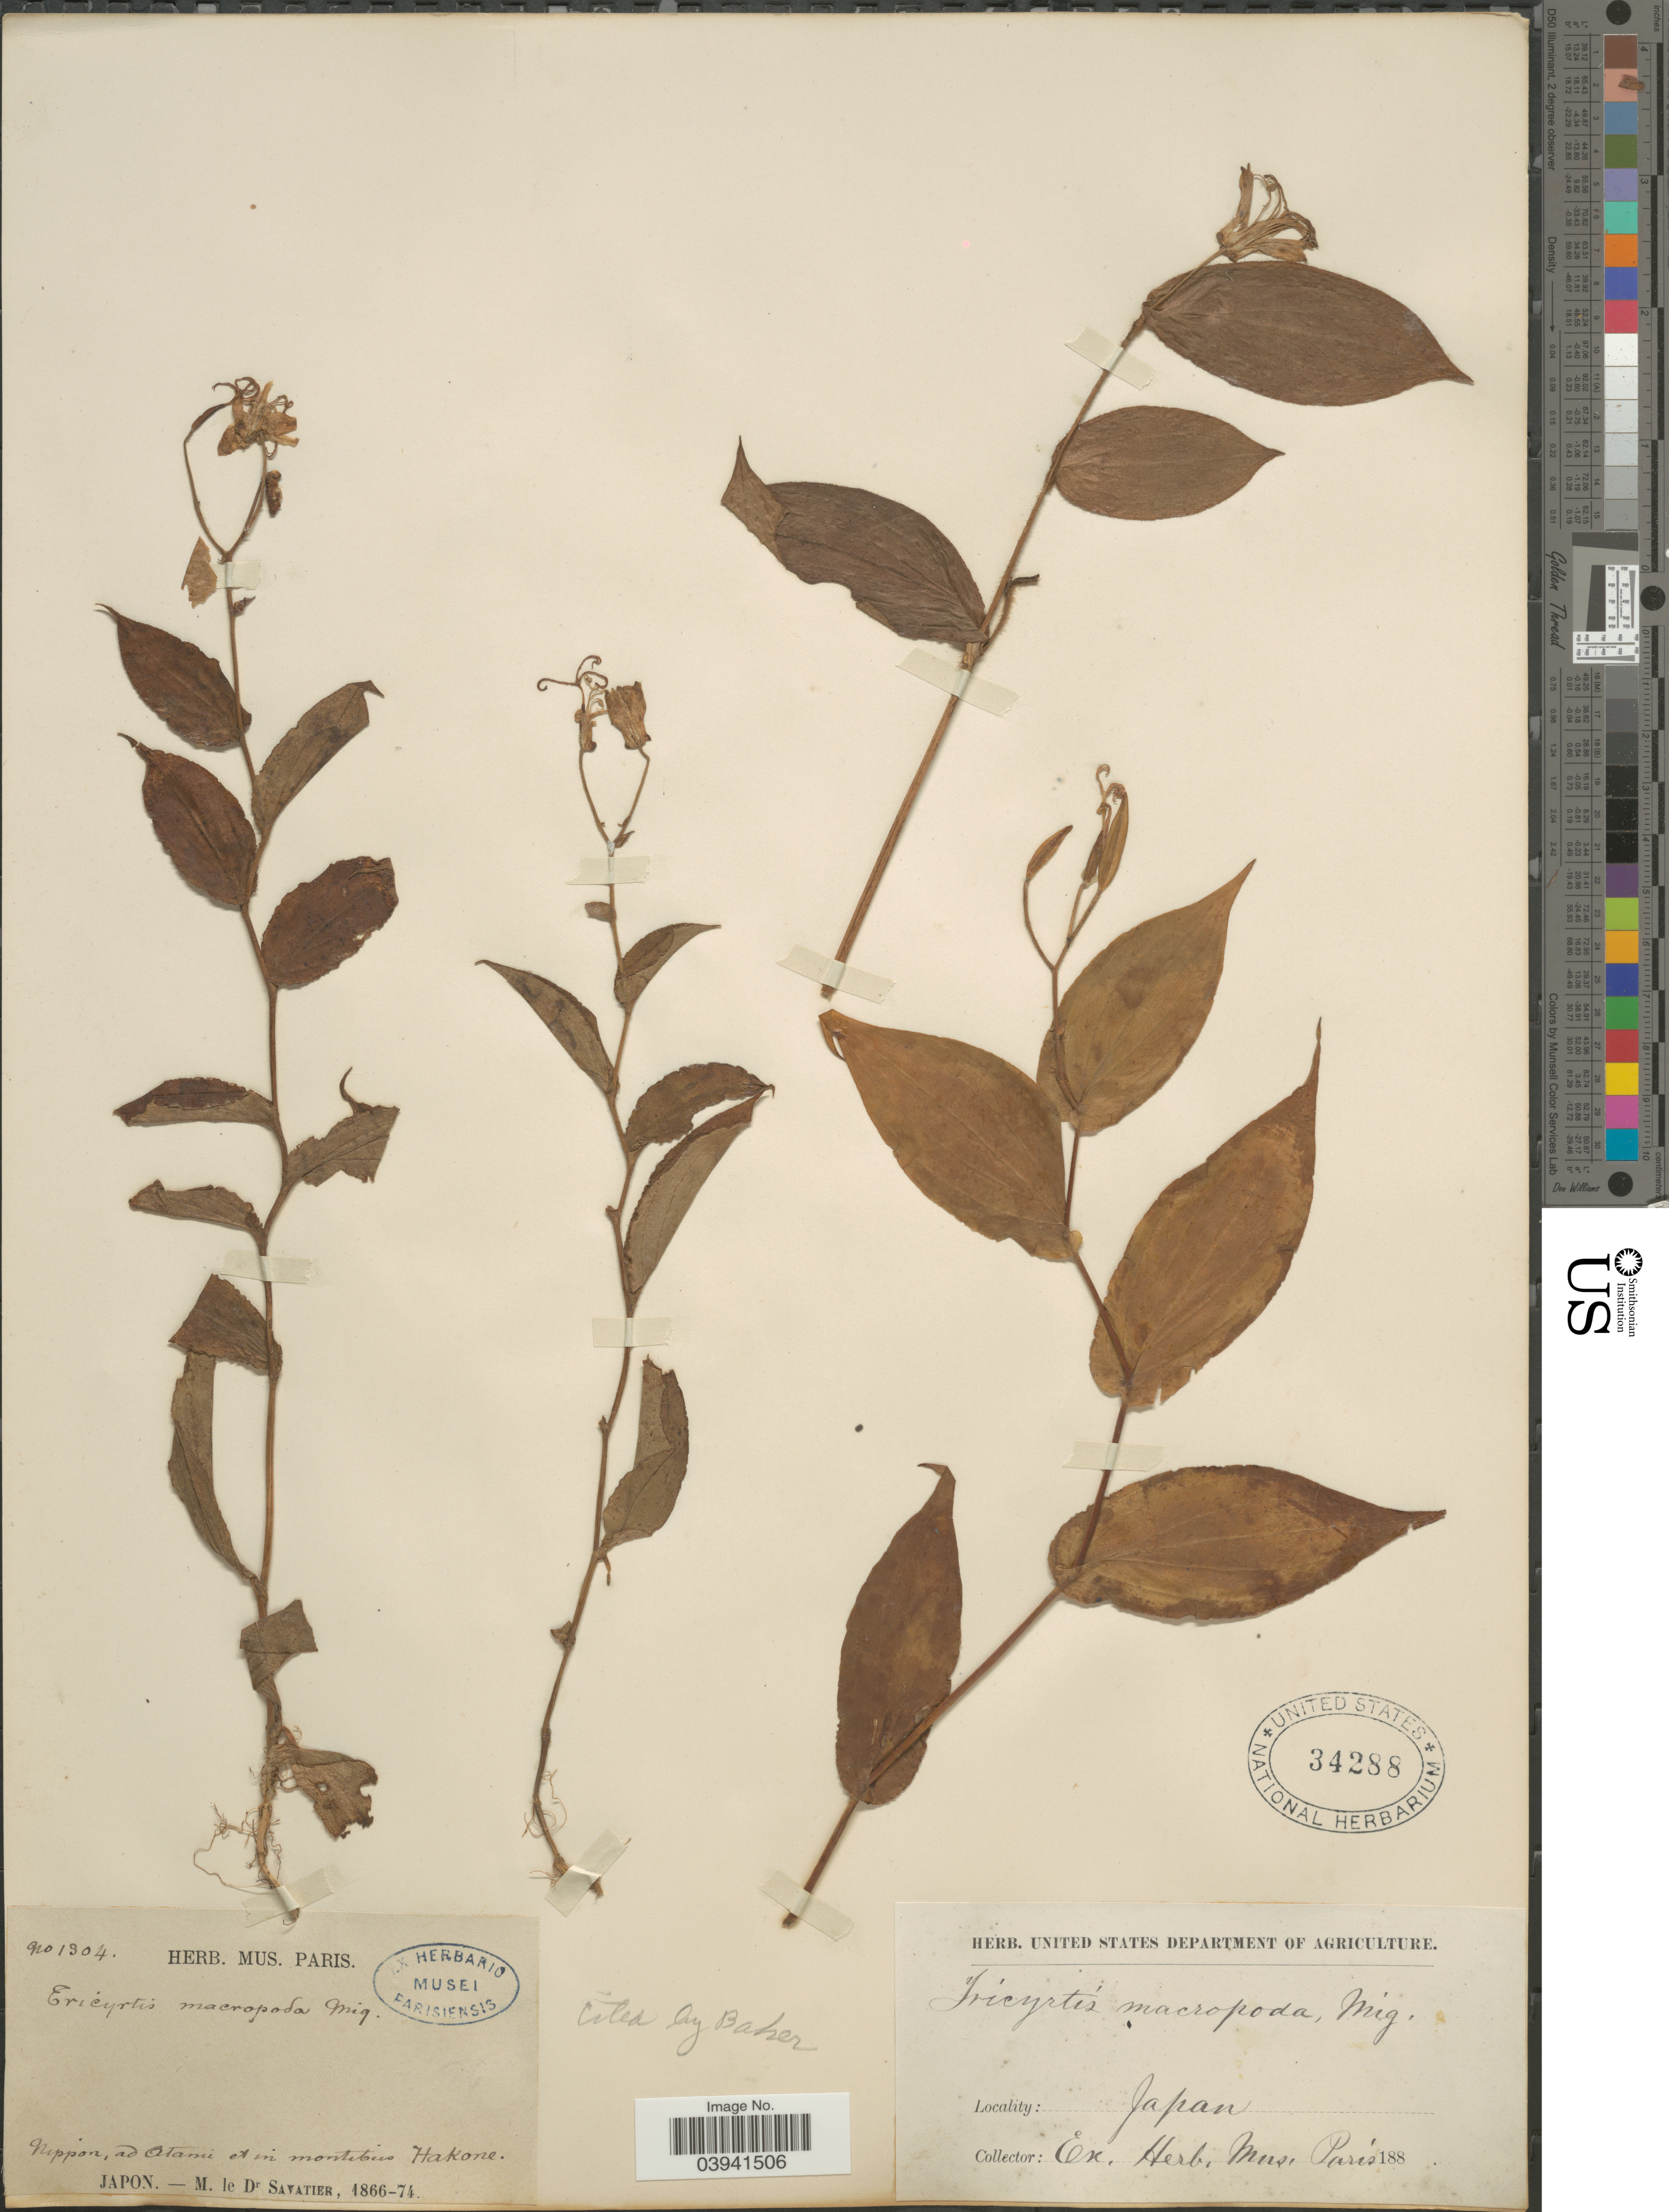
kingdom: Plantae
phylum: Tracheophyta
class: Liliopsida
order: Liliales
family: Liliaceae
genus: Tricyrtis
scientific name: Tricyrtis macropoda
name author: Miq.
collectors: Savatier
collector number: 1304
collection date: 1866/1874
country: Japan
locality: Nippon, ad Otami et in montibus Hakone.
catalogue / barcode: US 34288